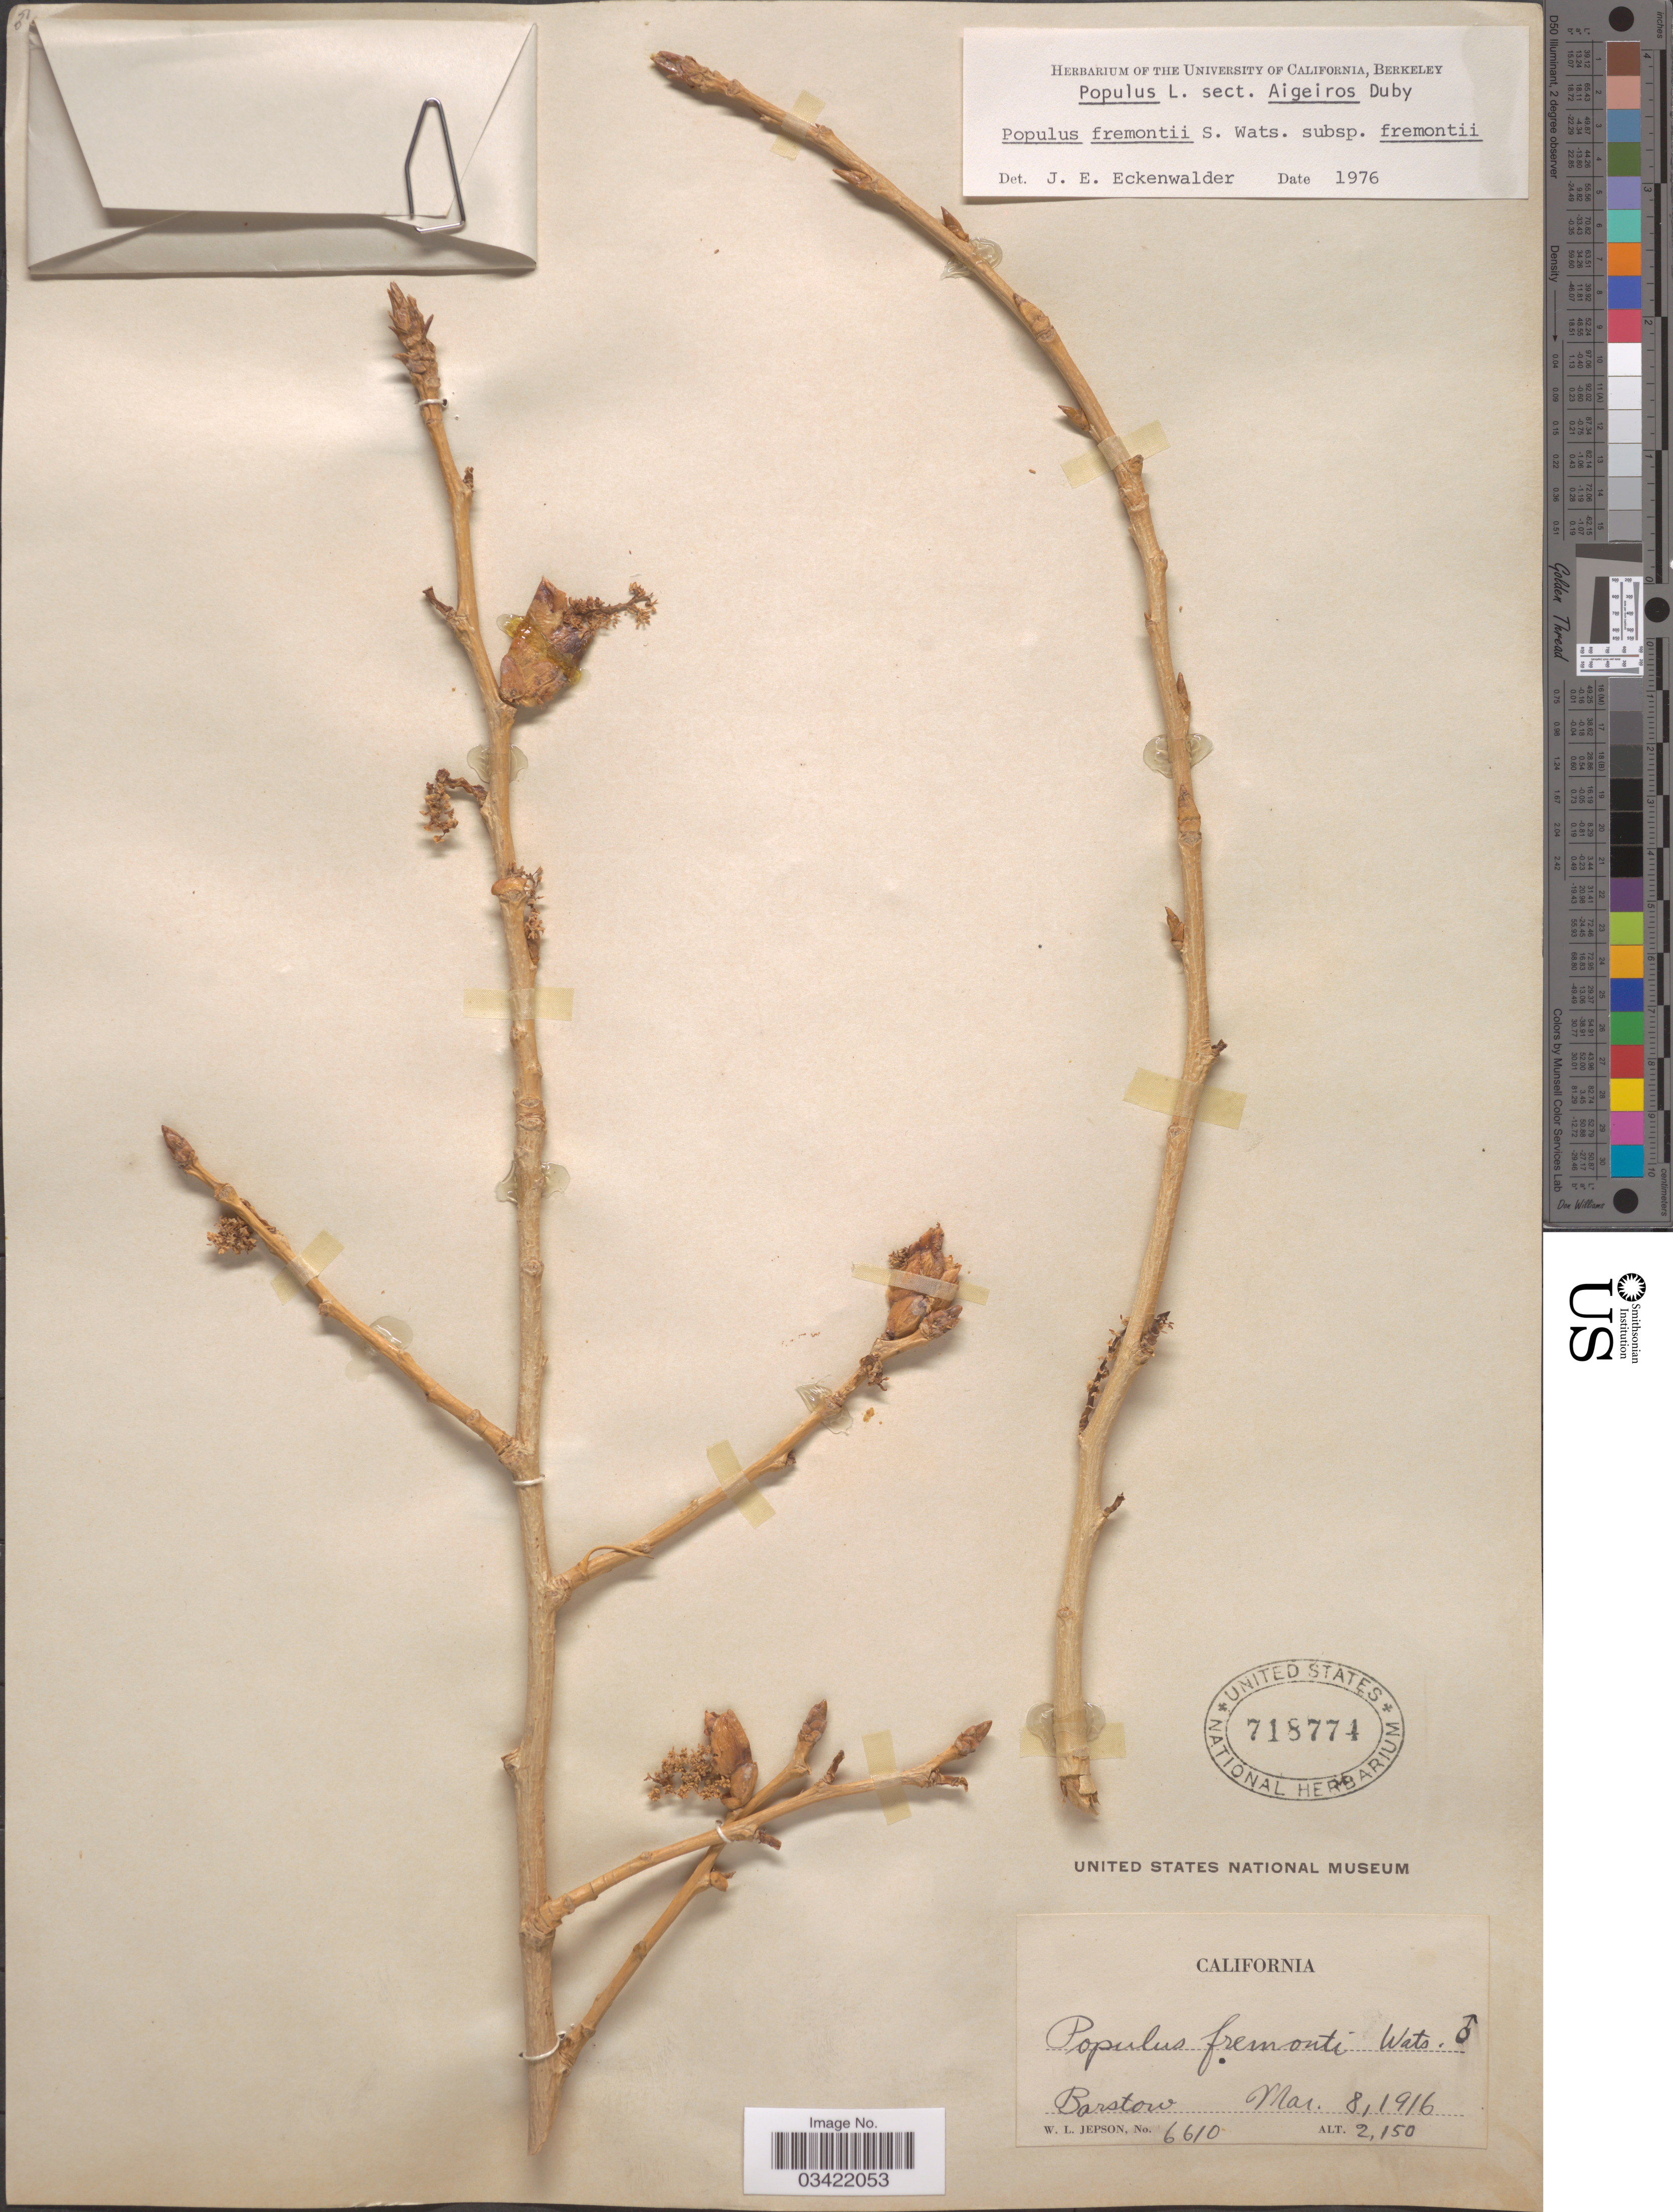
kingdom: Plantae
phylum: Tracheophyta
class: Magnoliopsida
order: Malpighiales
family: Salicaceae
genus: Populus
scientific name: Populus fremontii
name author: S. Watson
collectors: W. L. Jepson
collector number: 6610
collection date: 1916-03-08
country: United States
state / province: California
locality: Barstow.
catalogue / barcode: US 718774